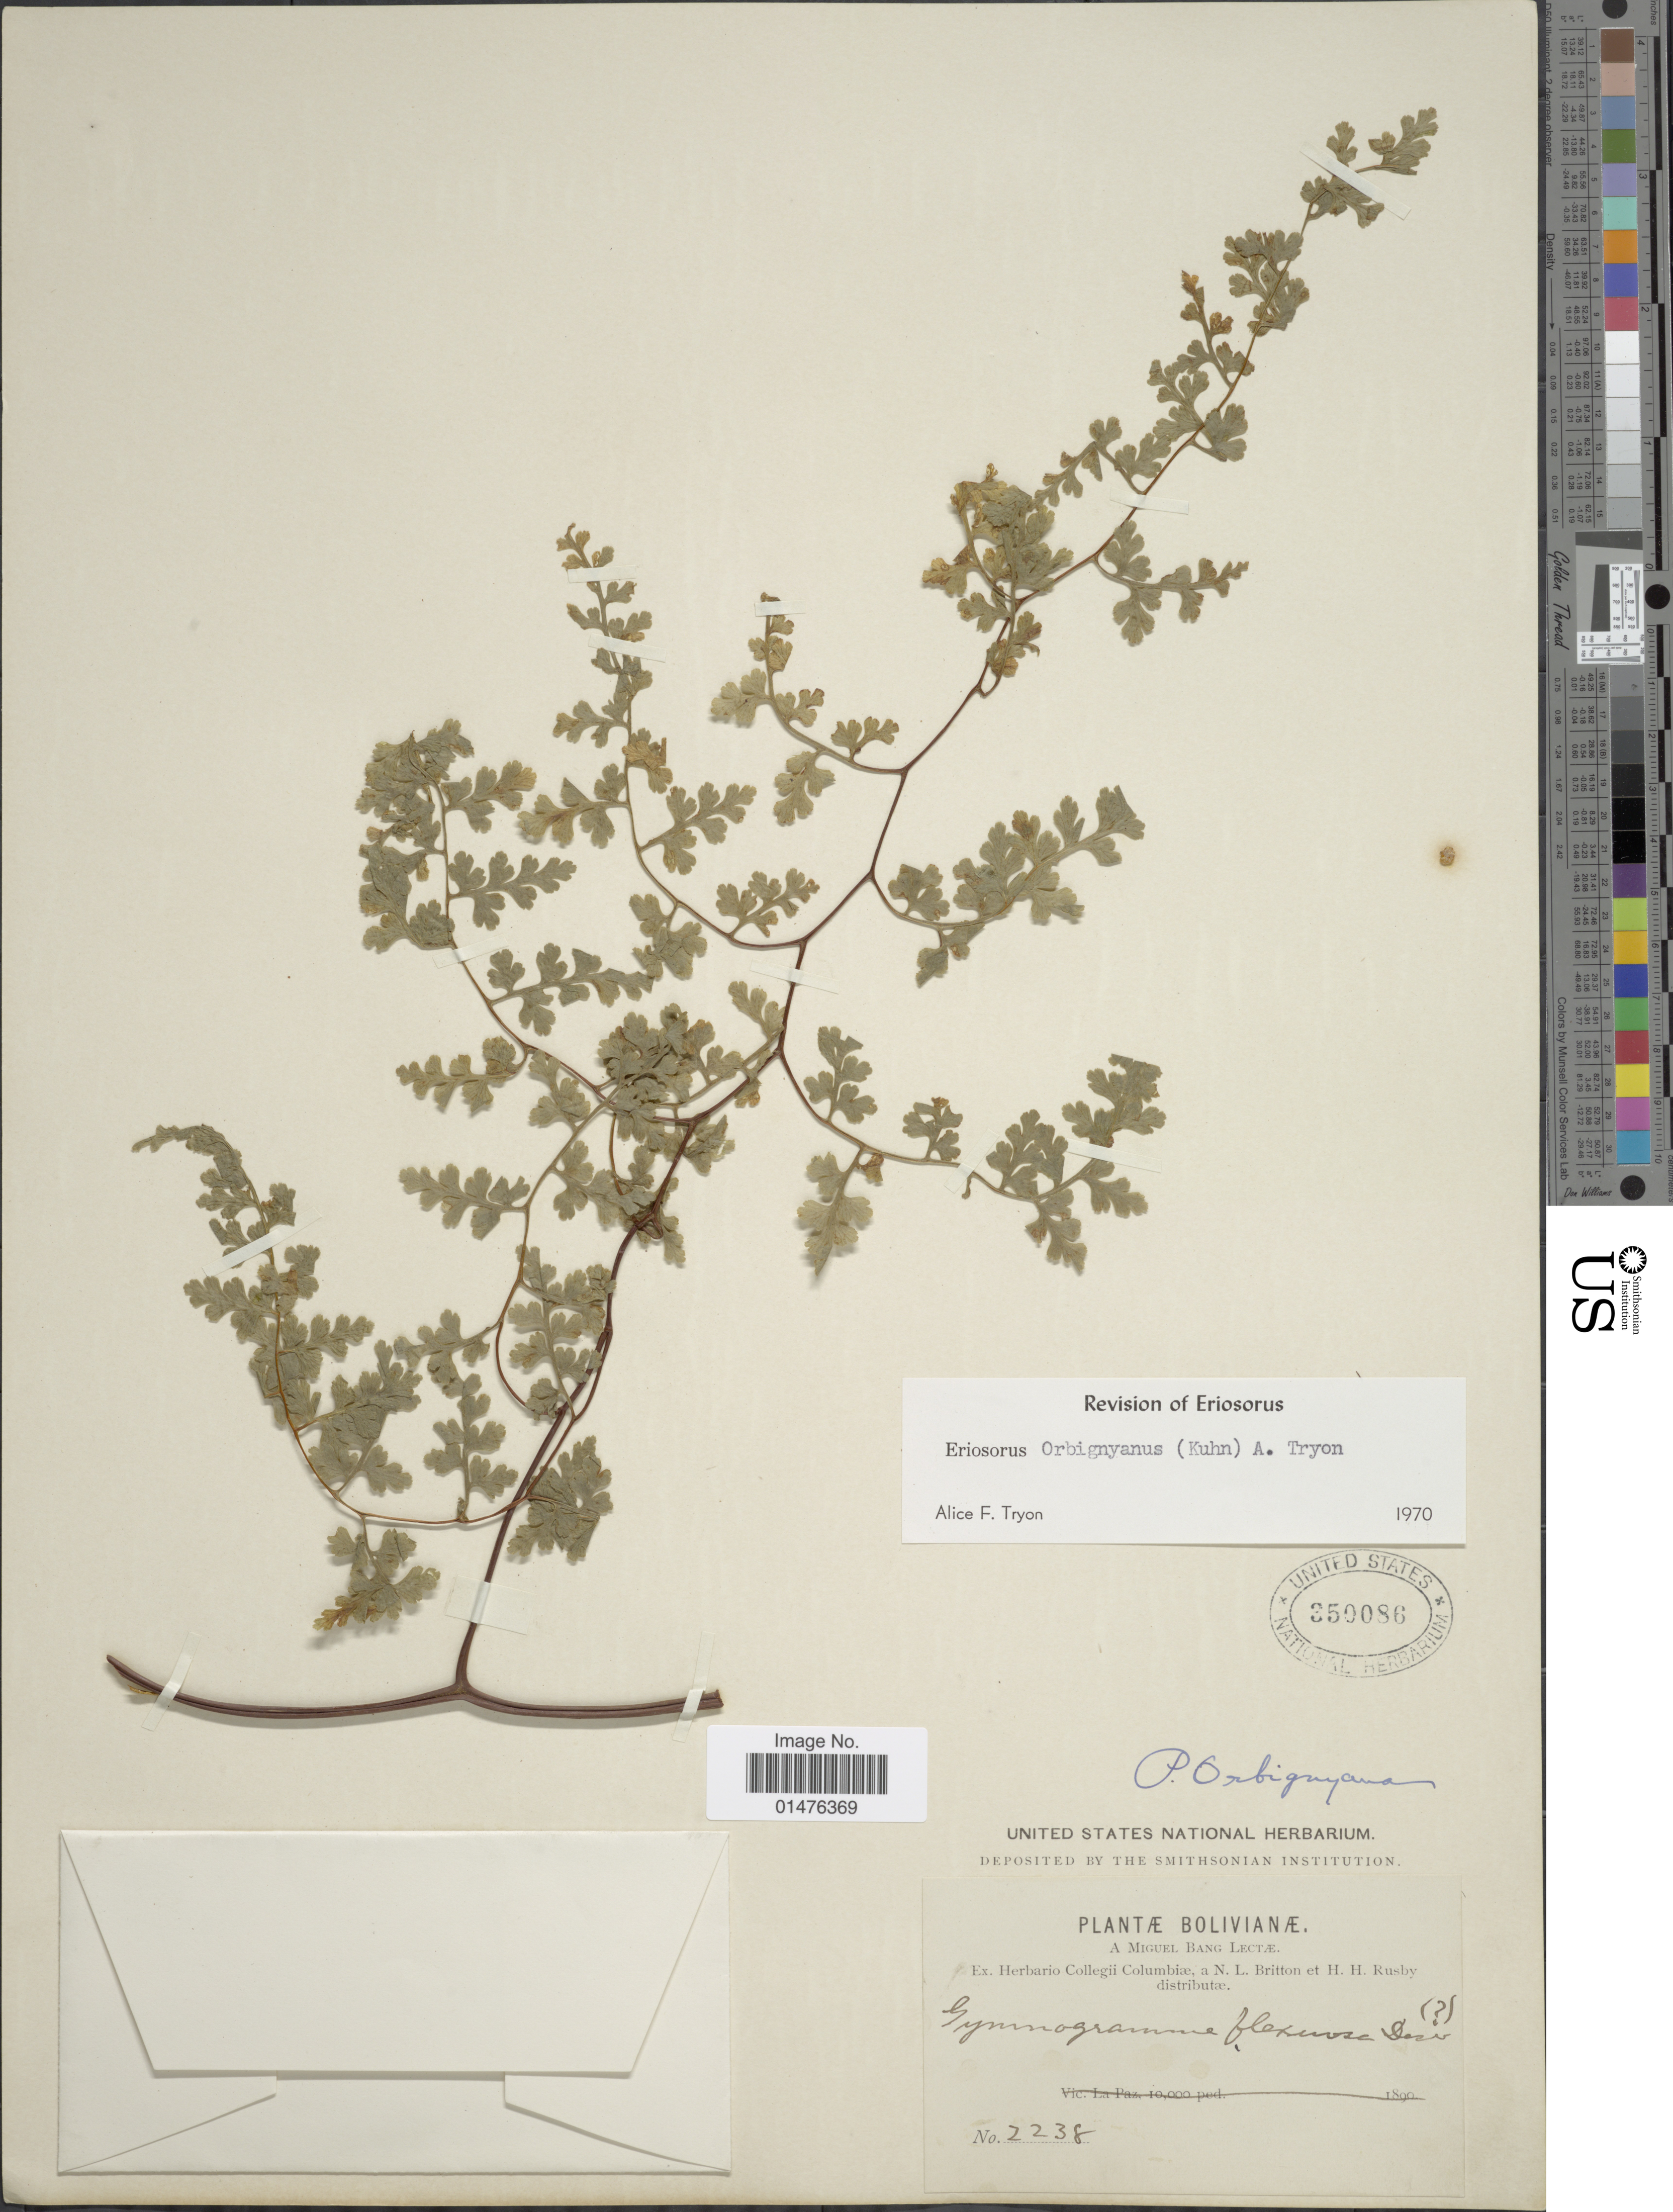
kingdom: Plantae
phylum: Tracheophyta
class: Polypodiopsida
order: Polypodiales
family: Pteridaceae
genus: Jamesonia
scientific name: Jamesonia orbignyana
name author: (Kuhn) Christenh.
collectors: M. Bang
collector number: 2238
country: Bolivia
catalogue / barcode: US 350086